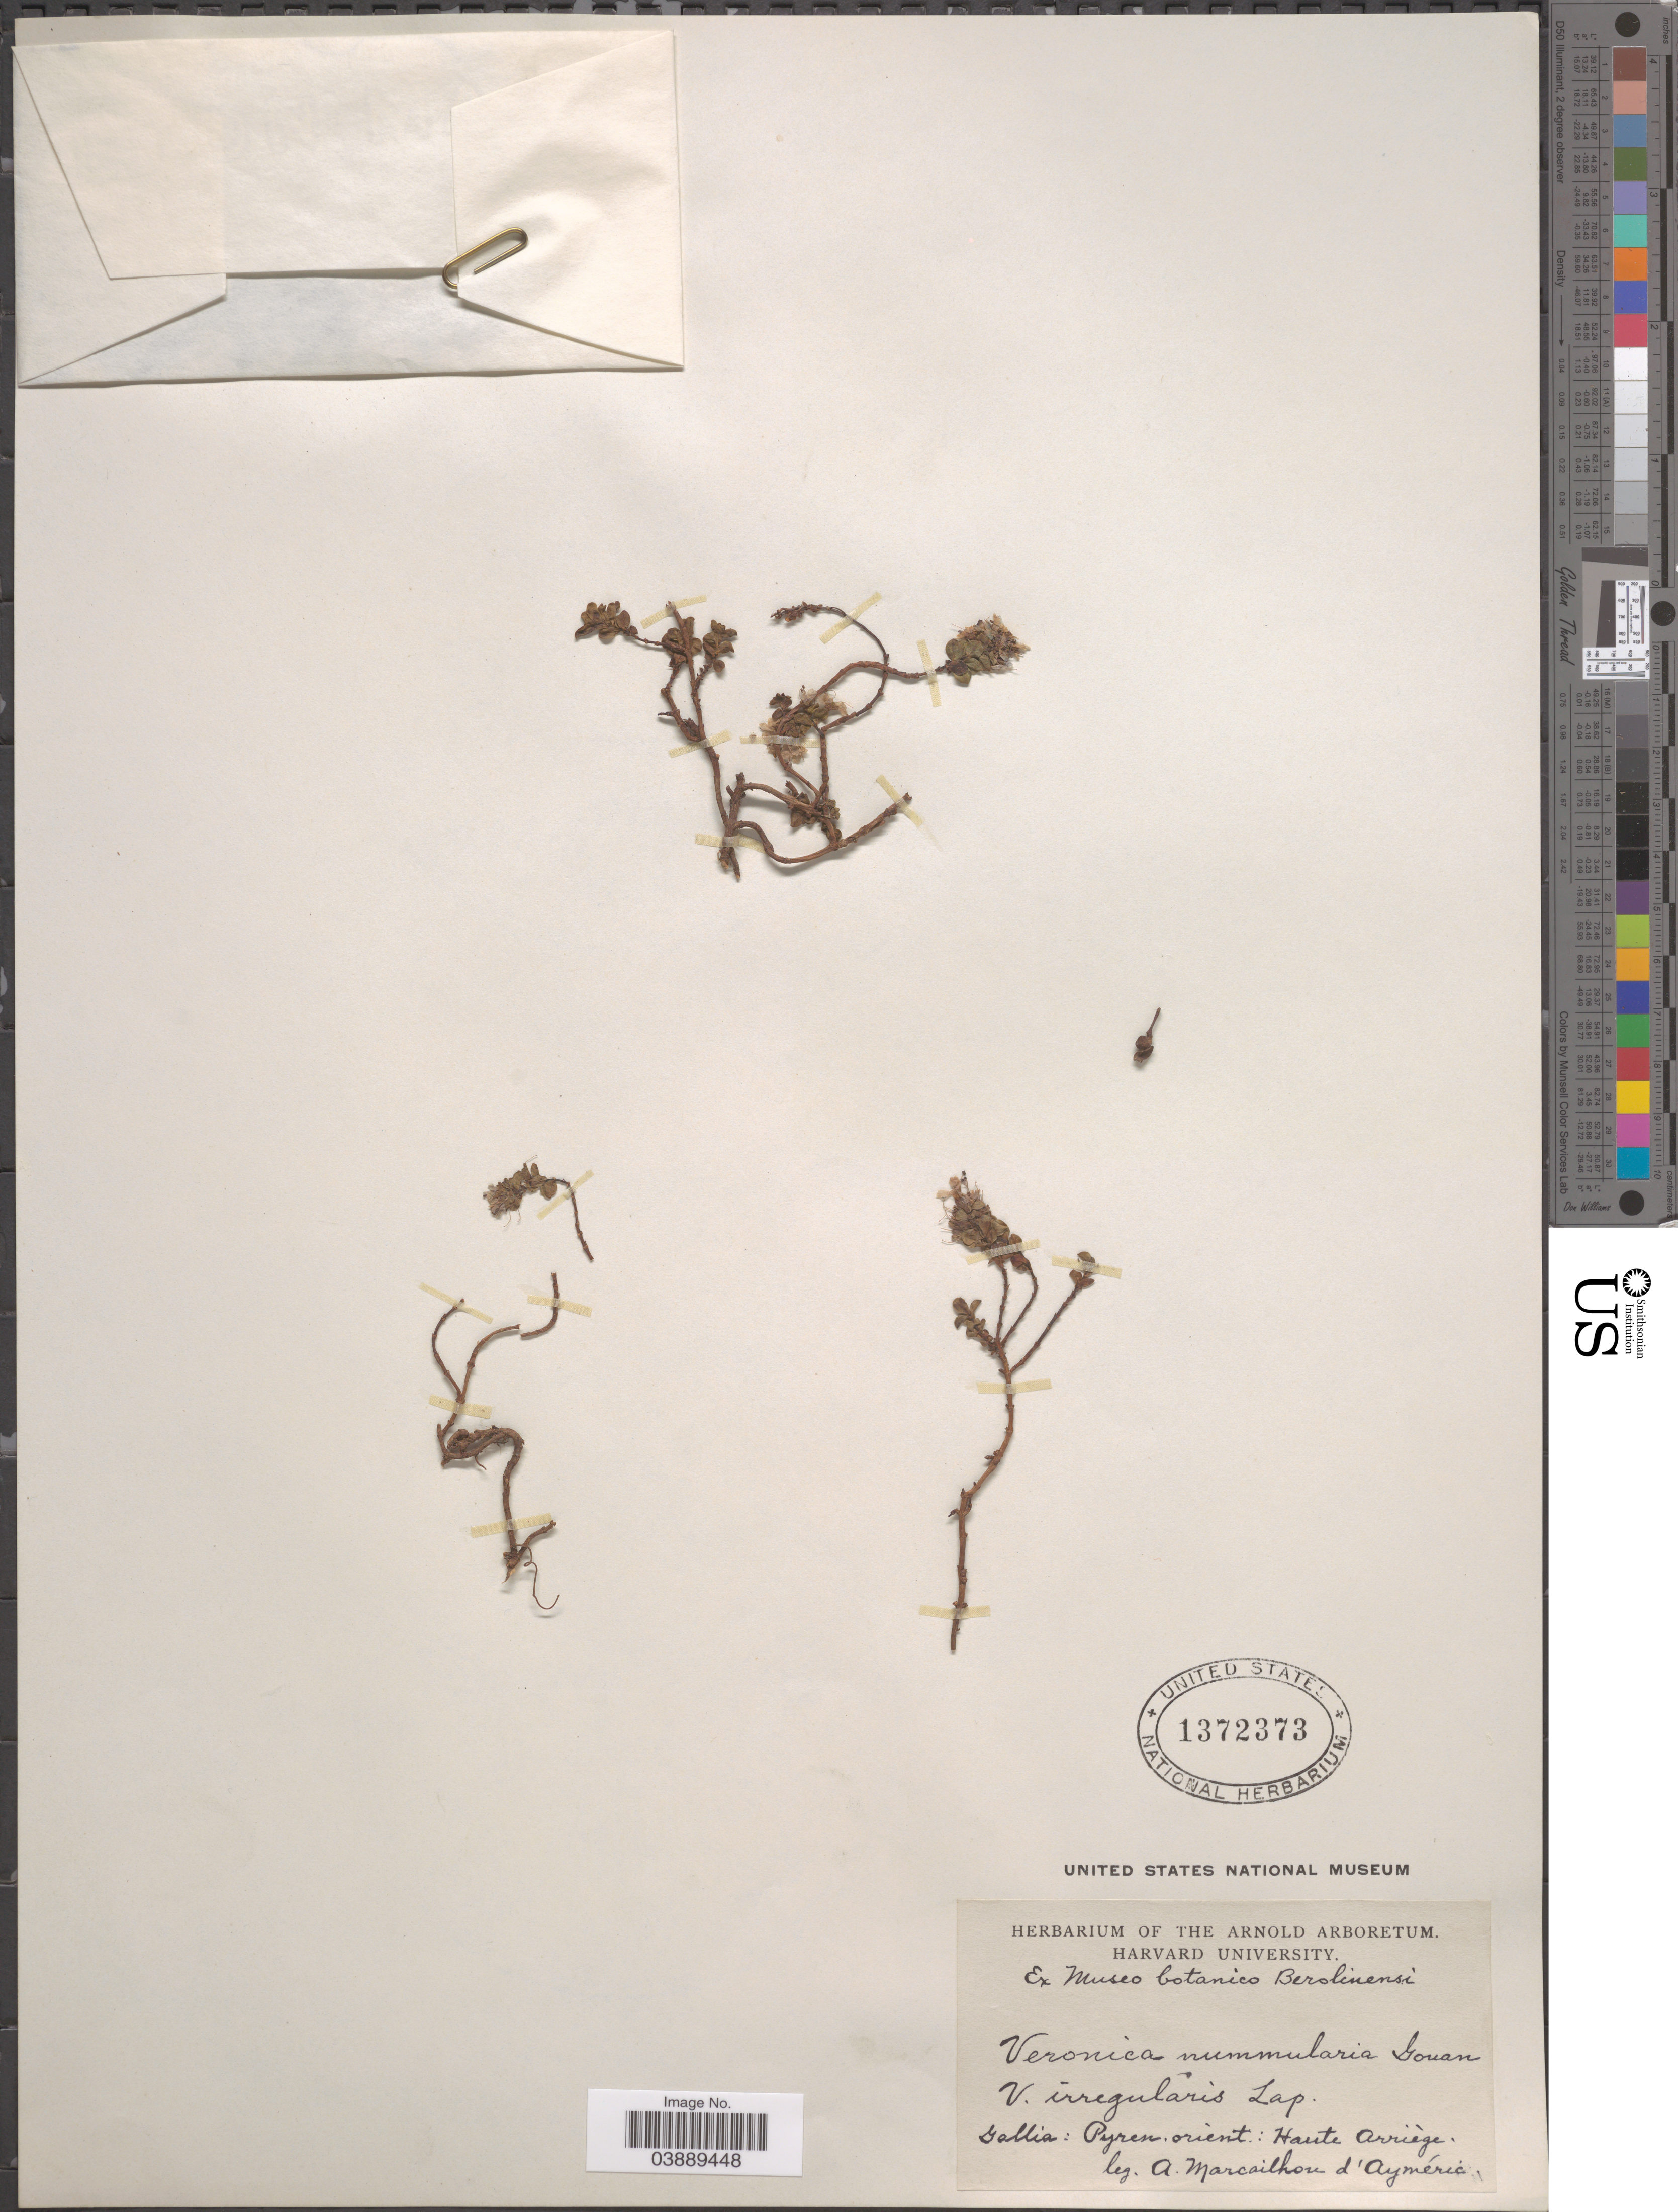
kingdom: Plantae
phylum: Tracheophyta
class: Magnoliopsida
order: Lamiales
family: Plantaginaceae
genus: Veronica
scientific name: Veronica nummularia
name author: Gouan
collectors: A.L.M. Marcailhou d' Aymeric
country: France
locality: Gallia: Pyren. orient.: Haute Arriège.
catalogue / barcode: US 1372373